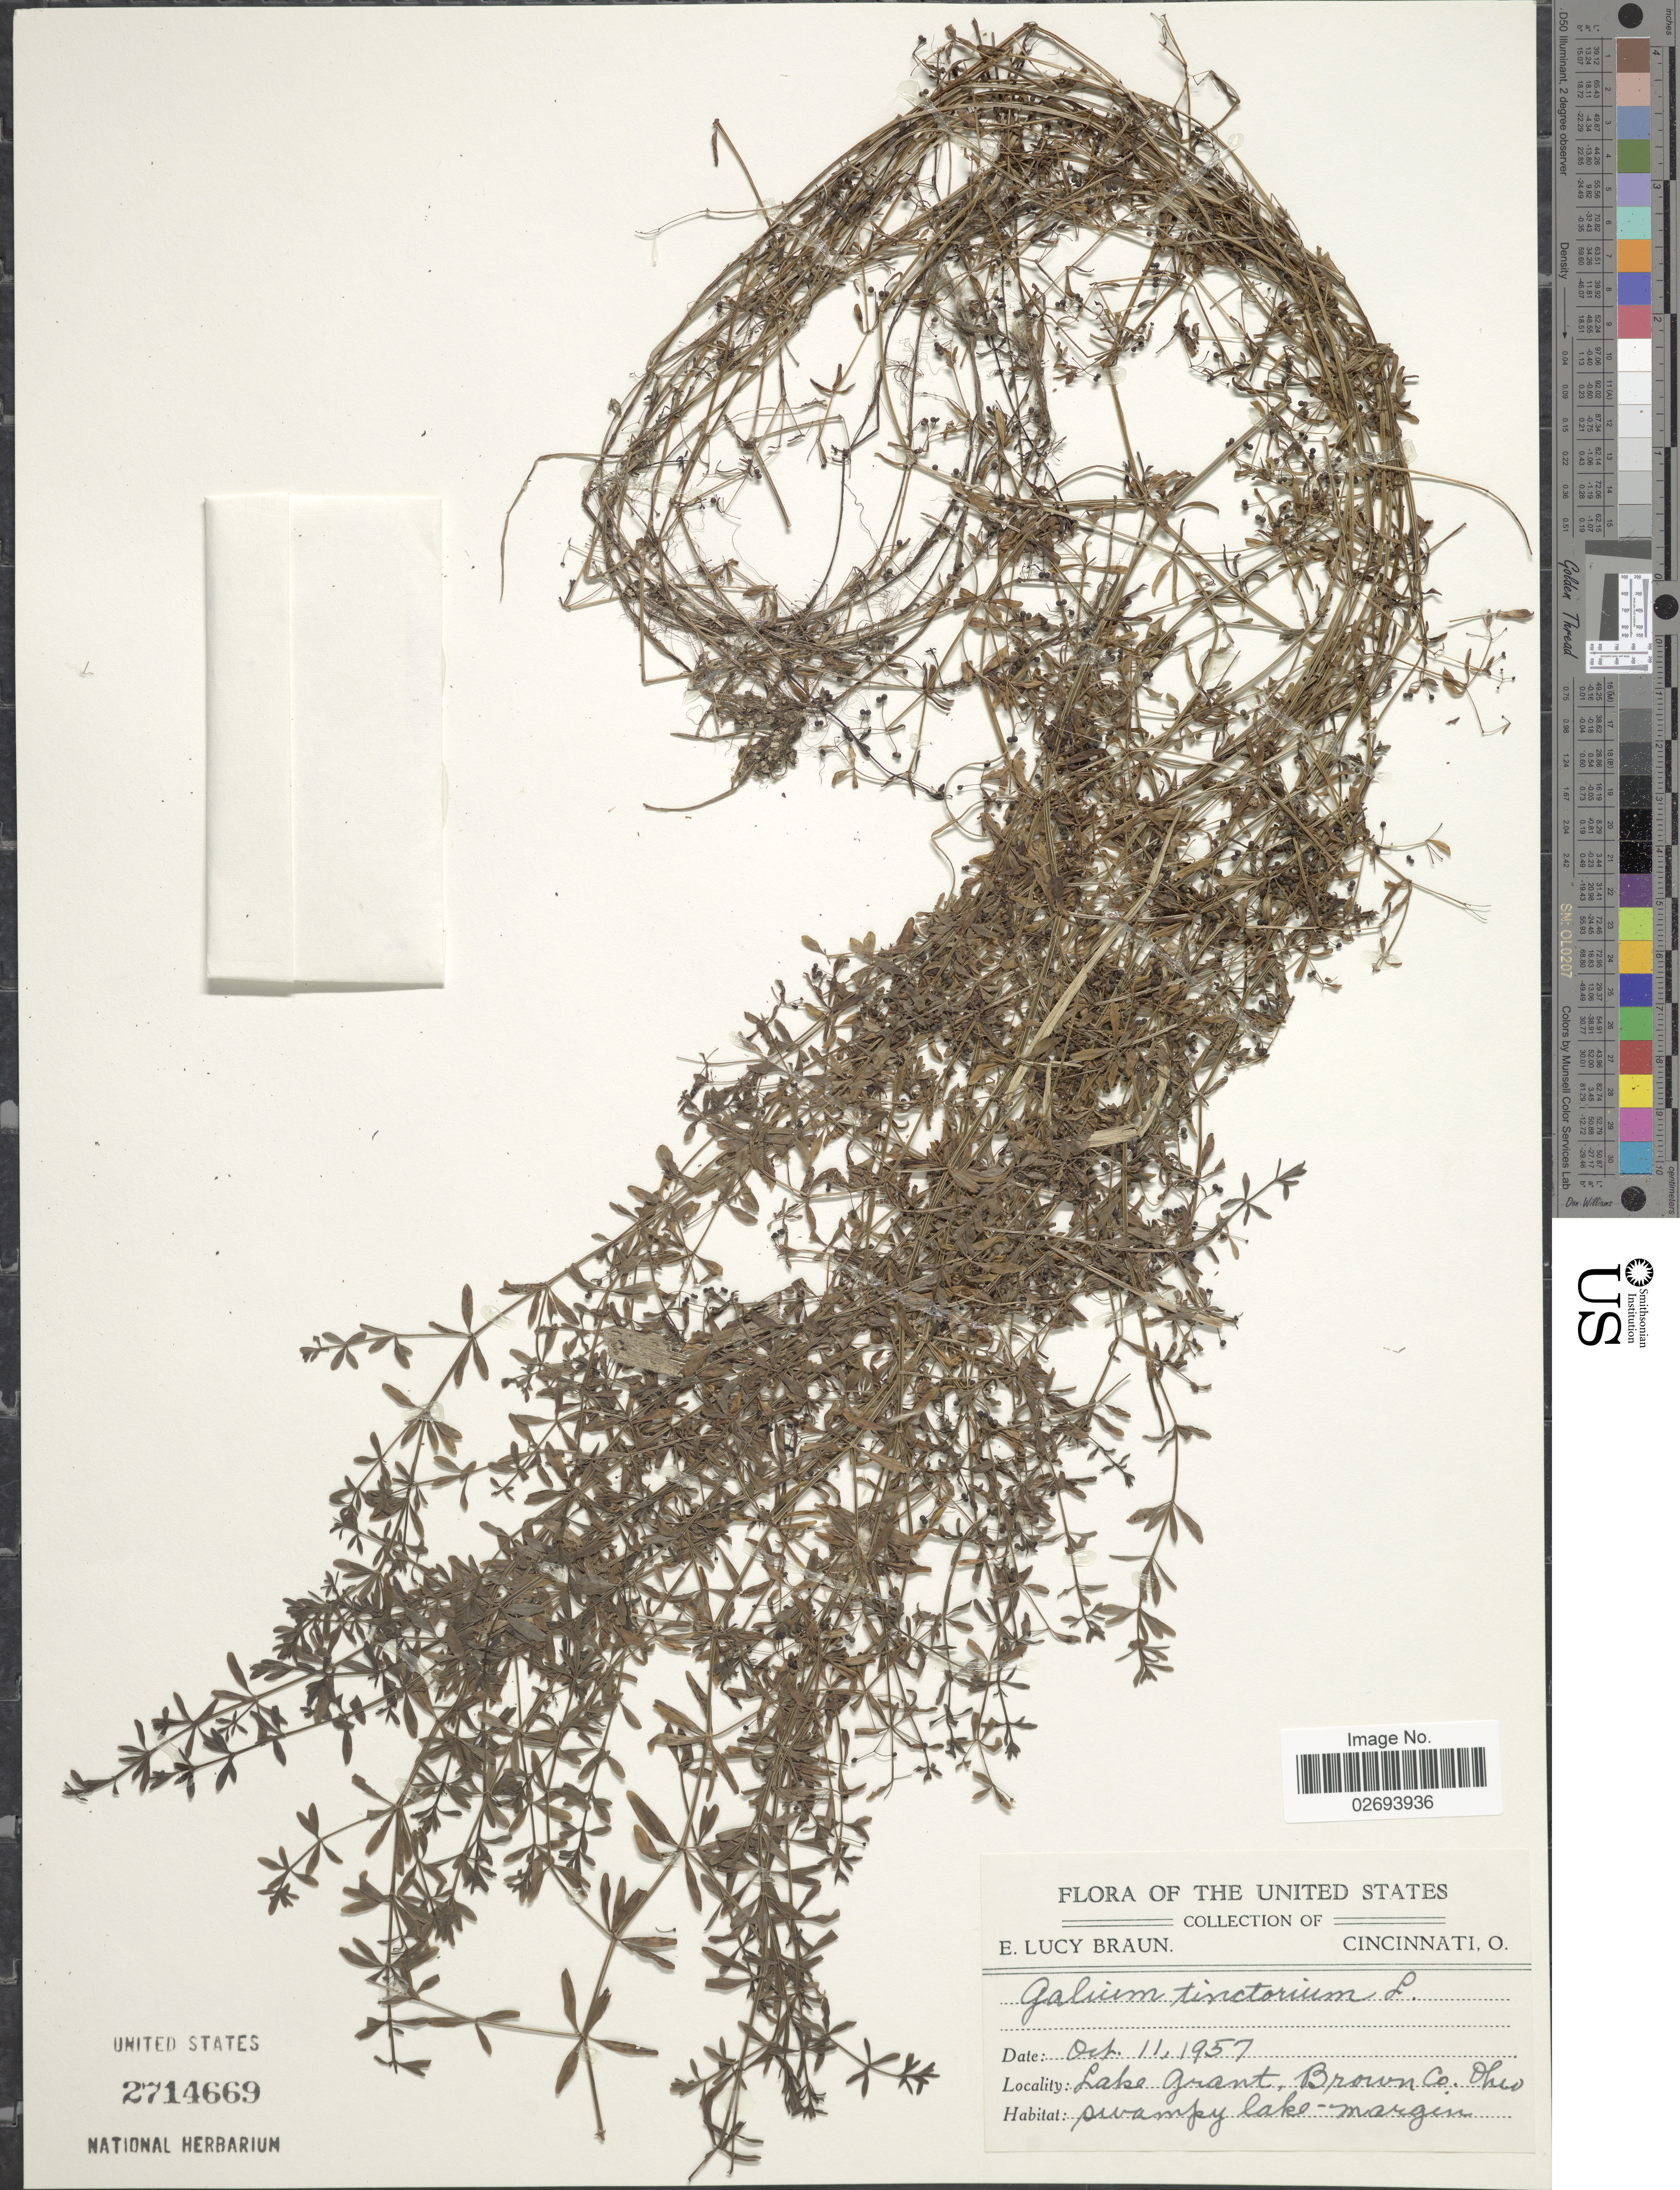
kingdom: Plantae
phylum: Tracheophyta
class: Magnoliopsida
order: Gentianales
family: Rubiaceae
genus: Galium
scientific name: Galium tinctorium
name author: (L.) Scop.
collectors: E. L. Braun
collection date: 1957-10-11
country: United States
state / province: Ohio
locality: Lake Grant, Brown Co.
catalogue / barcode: US 2714669